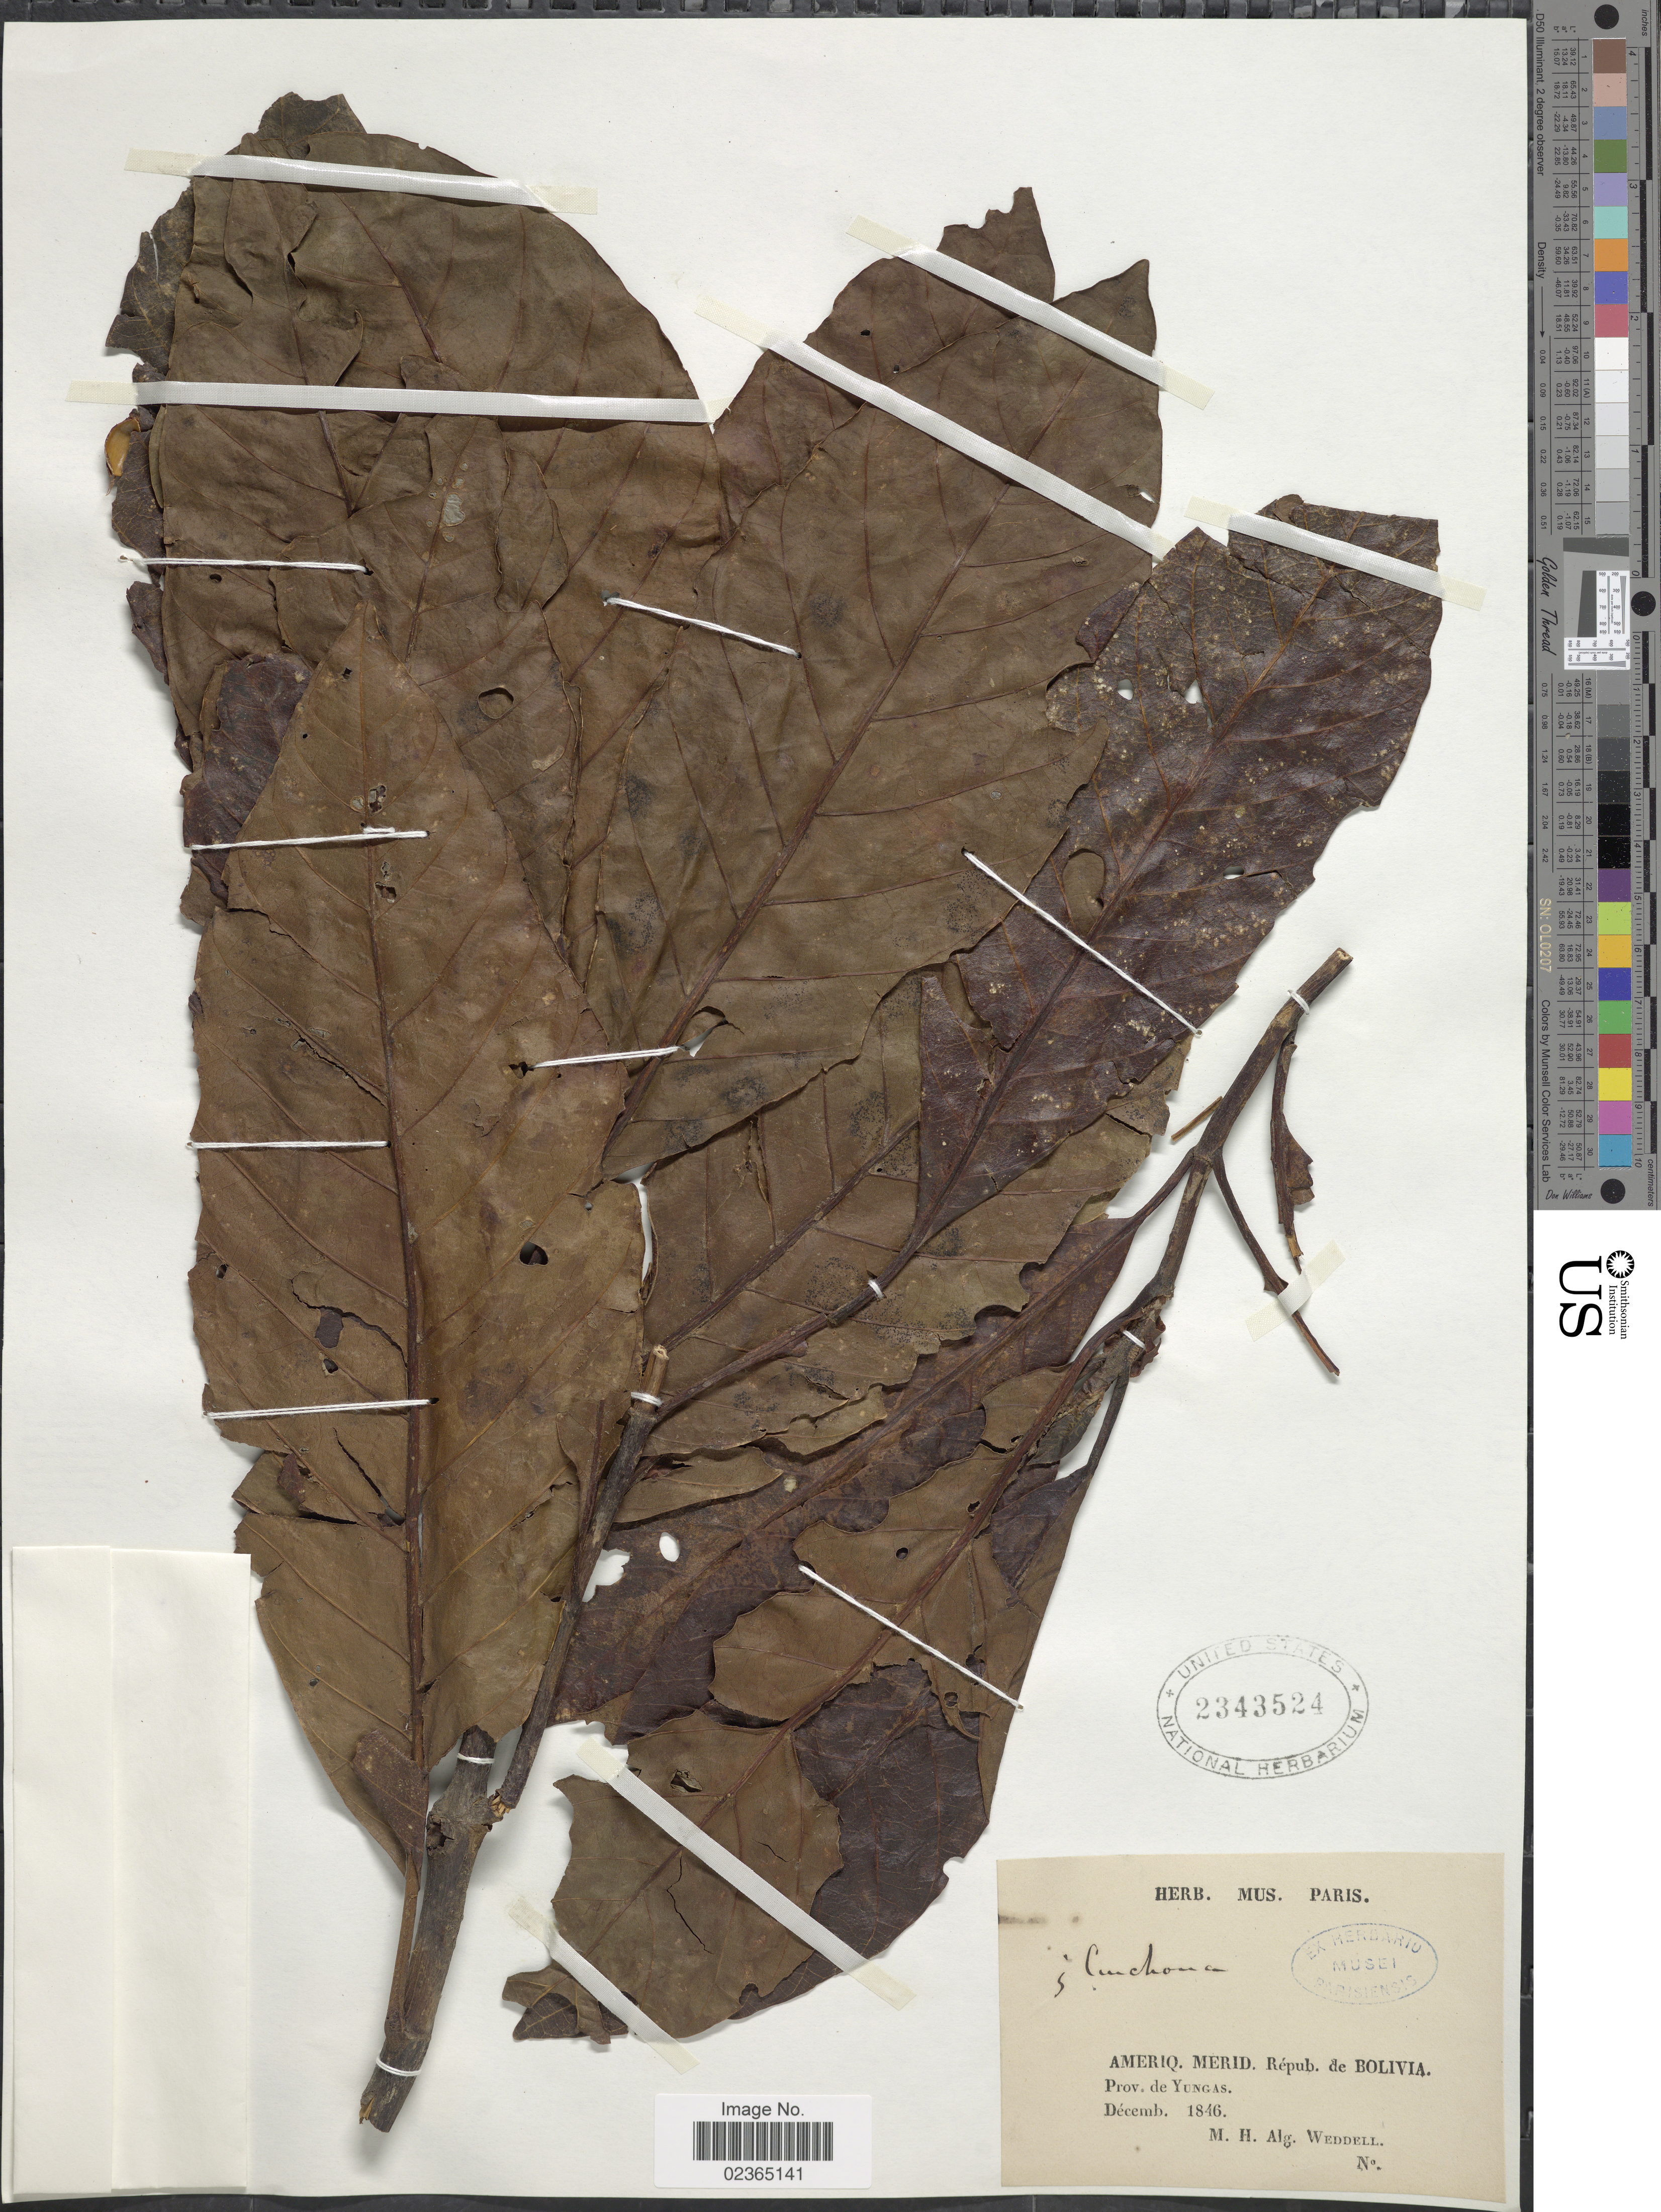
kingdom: Plantae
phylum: Tracheophyta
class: Magnoliopsida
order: Gentianales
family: Rubiaceae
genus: Cinchona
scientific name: Cinchona sp.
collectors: H. A. Weddell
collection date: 1846-12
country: Bolivia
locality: Ameriq. Merid. Repub. de Bolivia, Prov. de Yungas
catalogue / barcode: US 2343524